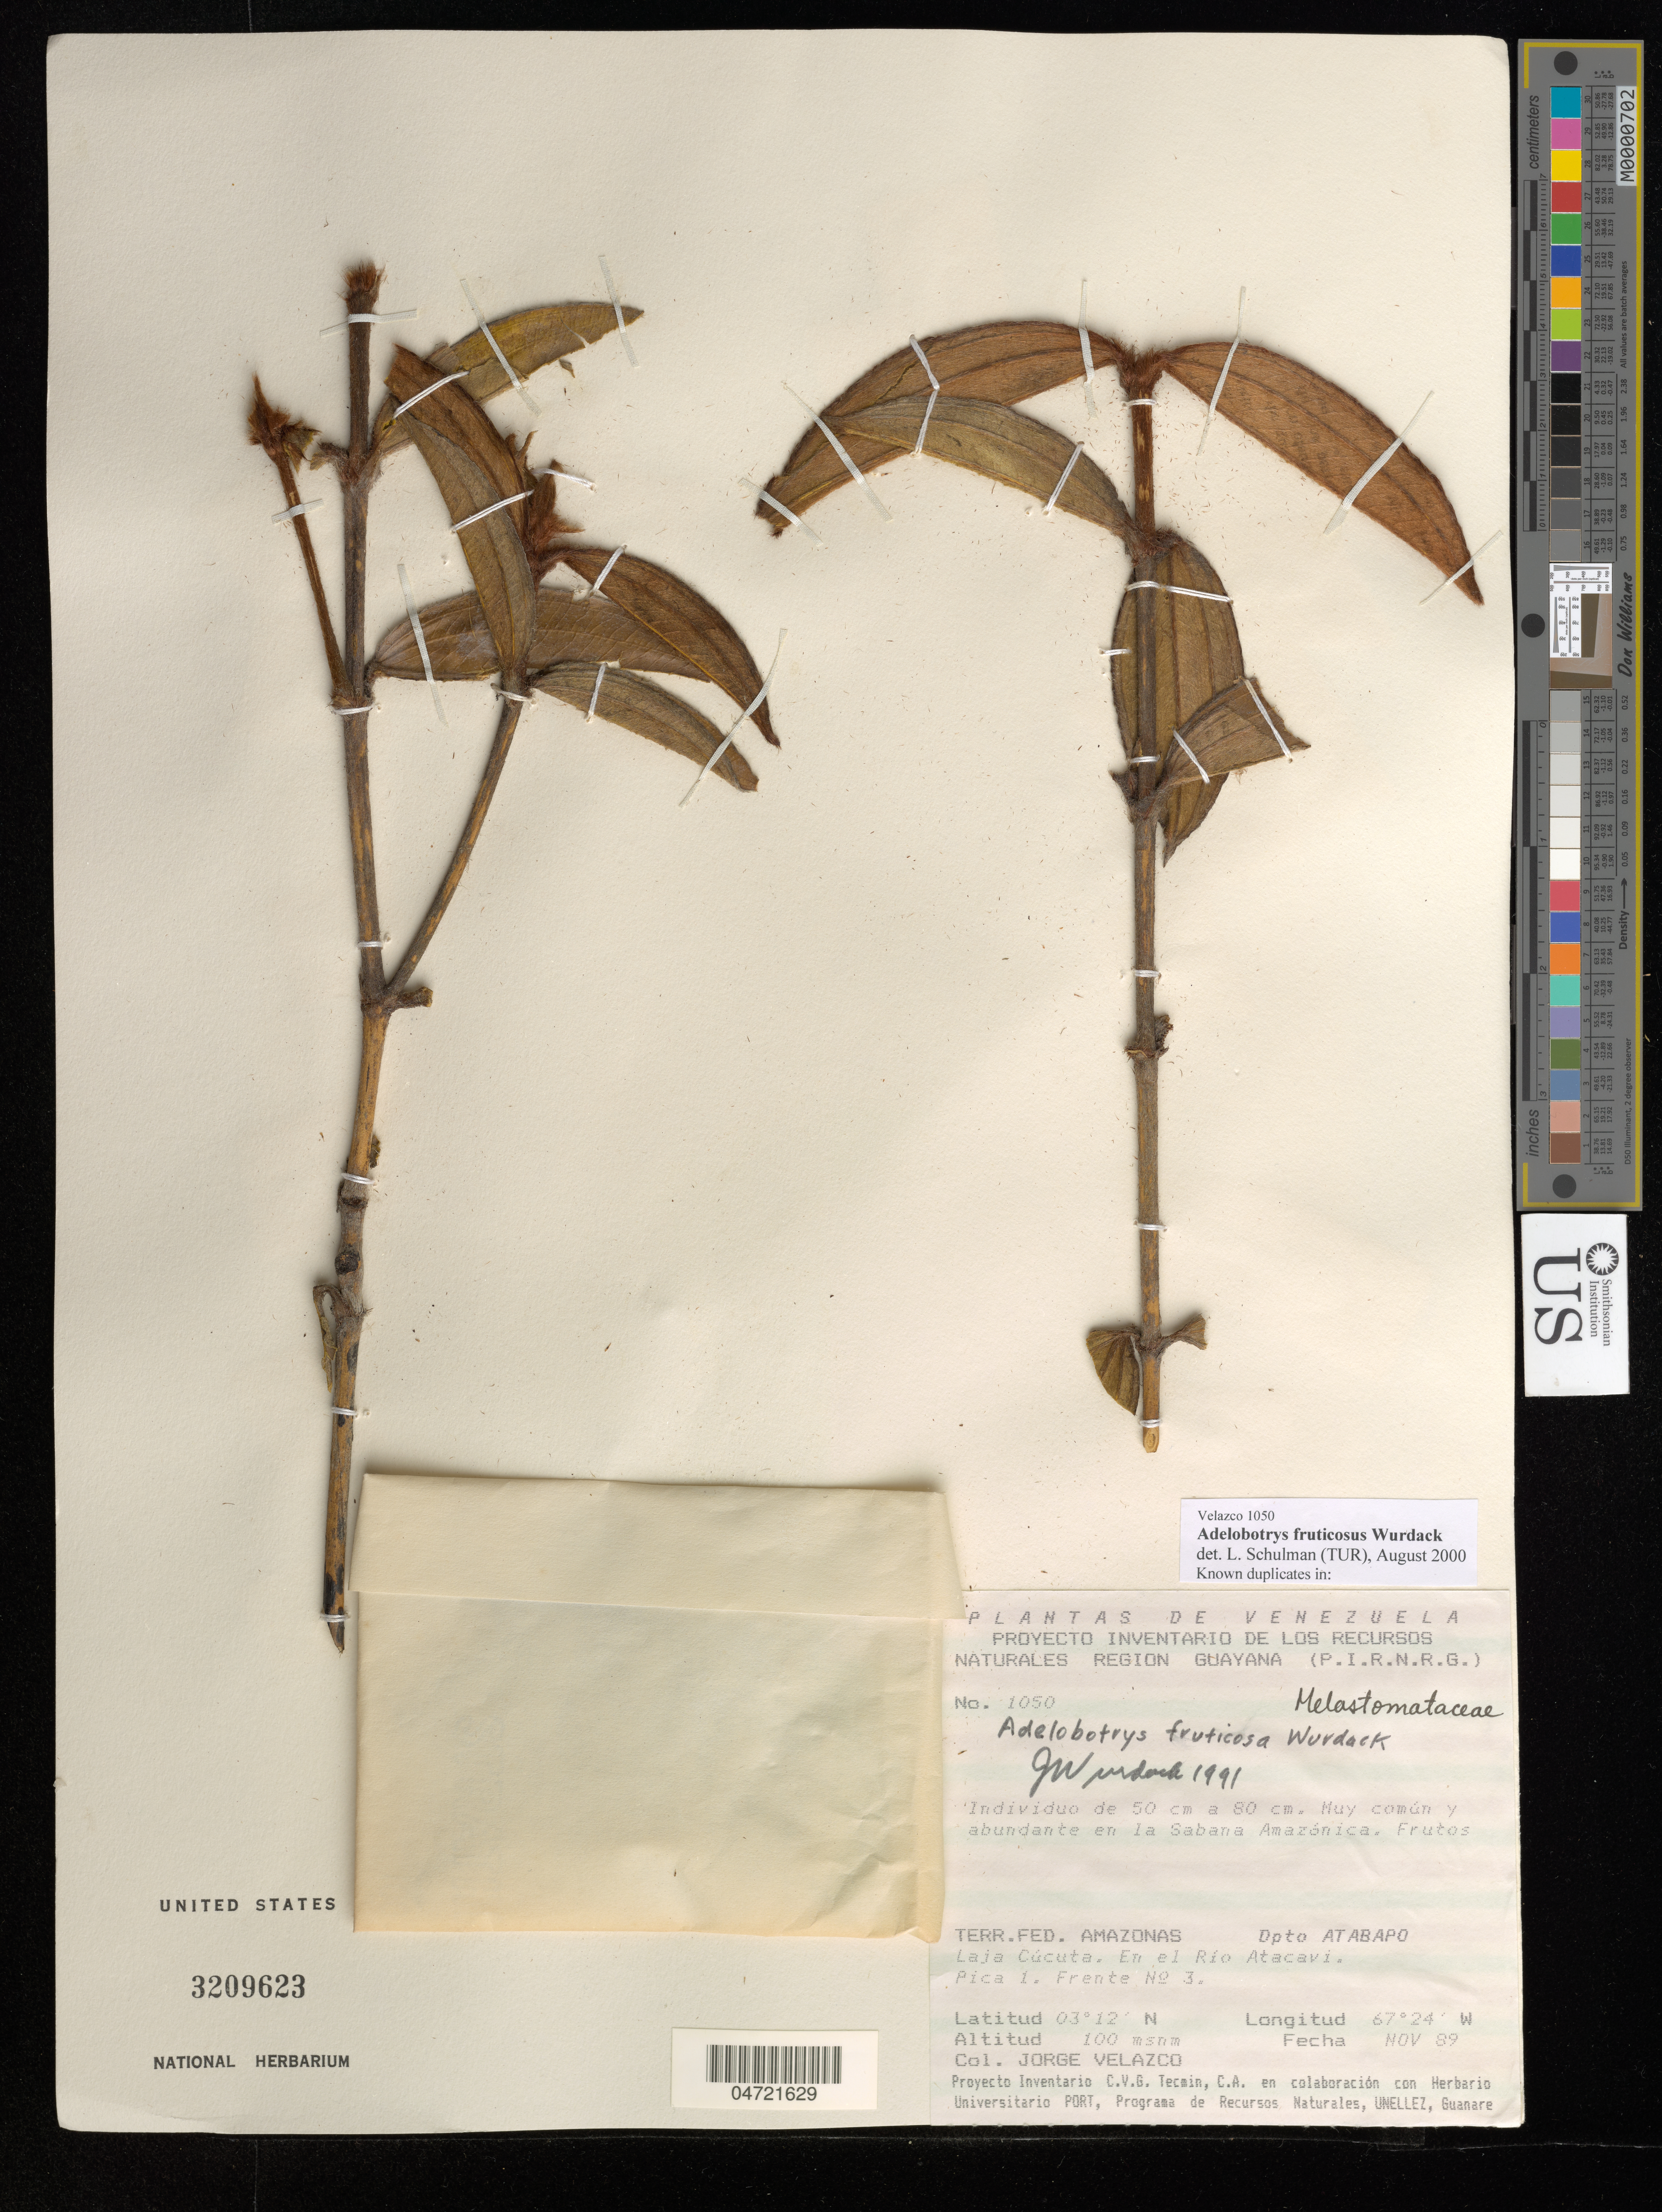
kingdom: Plantae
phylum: Tracheophyta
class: Magnoliopsida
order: Myrtales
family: Melastomataceae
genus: Adelobotrys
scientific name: Adelobotrys fruticosus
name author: Wurdack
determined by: Schulman, Leif, (TUR), University of Turku (FINLAND)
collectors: J. Velazco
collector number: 1050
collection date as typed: Nov-89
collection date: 1989-11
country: Venezuela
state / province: Amazonas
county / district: Atabapo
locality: Laja Cucuta. En el Rio Atacavi. Pica 1. Frente No. 3.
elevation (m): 100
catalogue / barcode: US 3209623